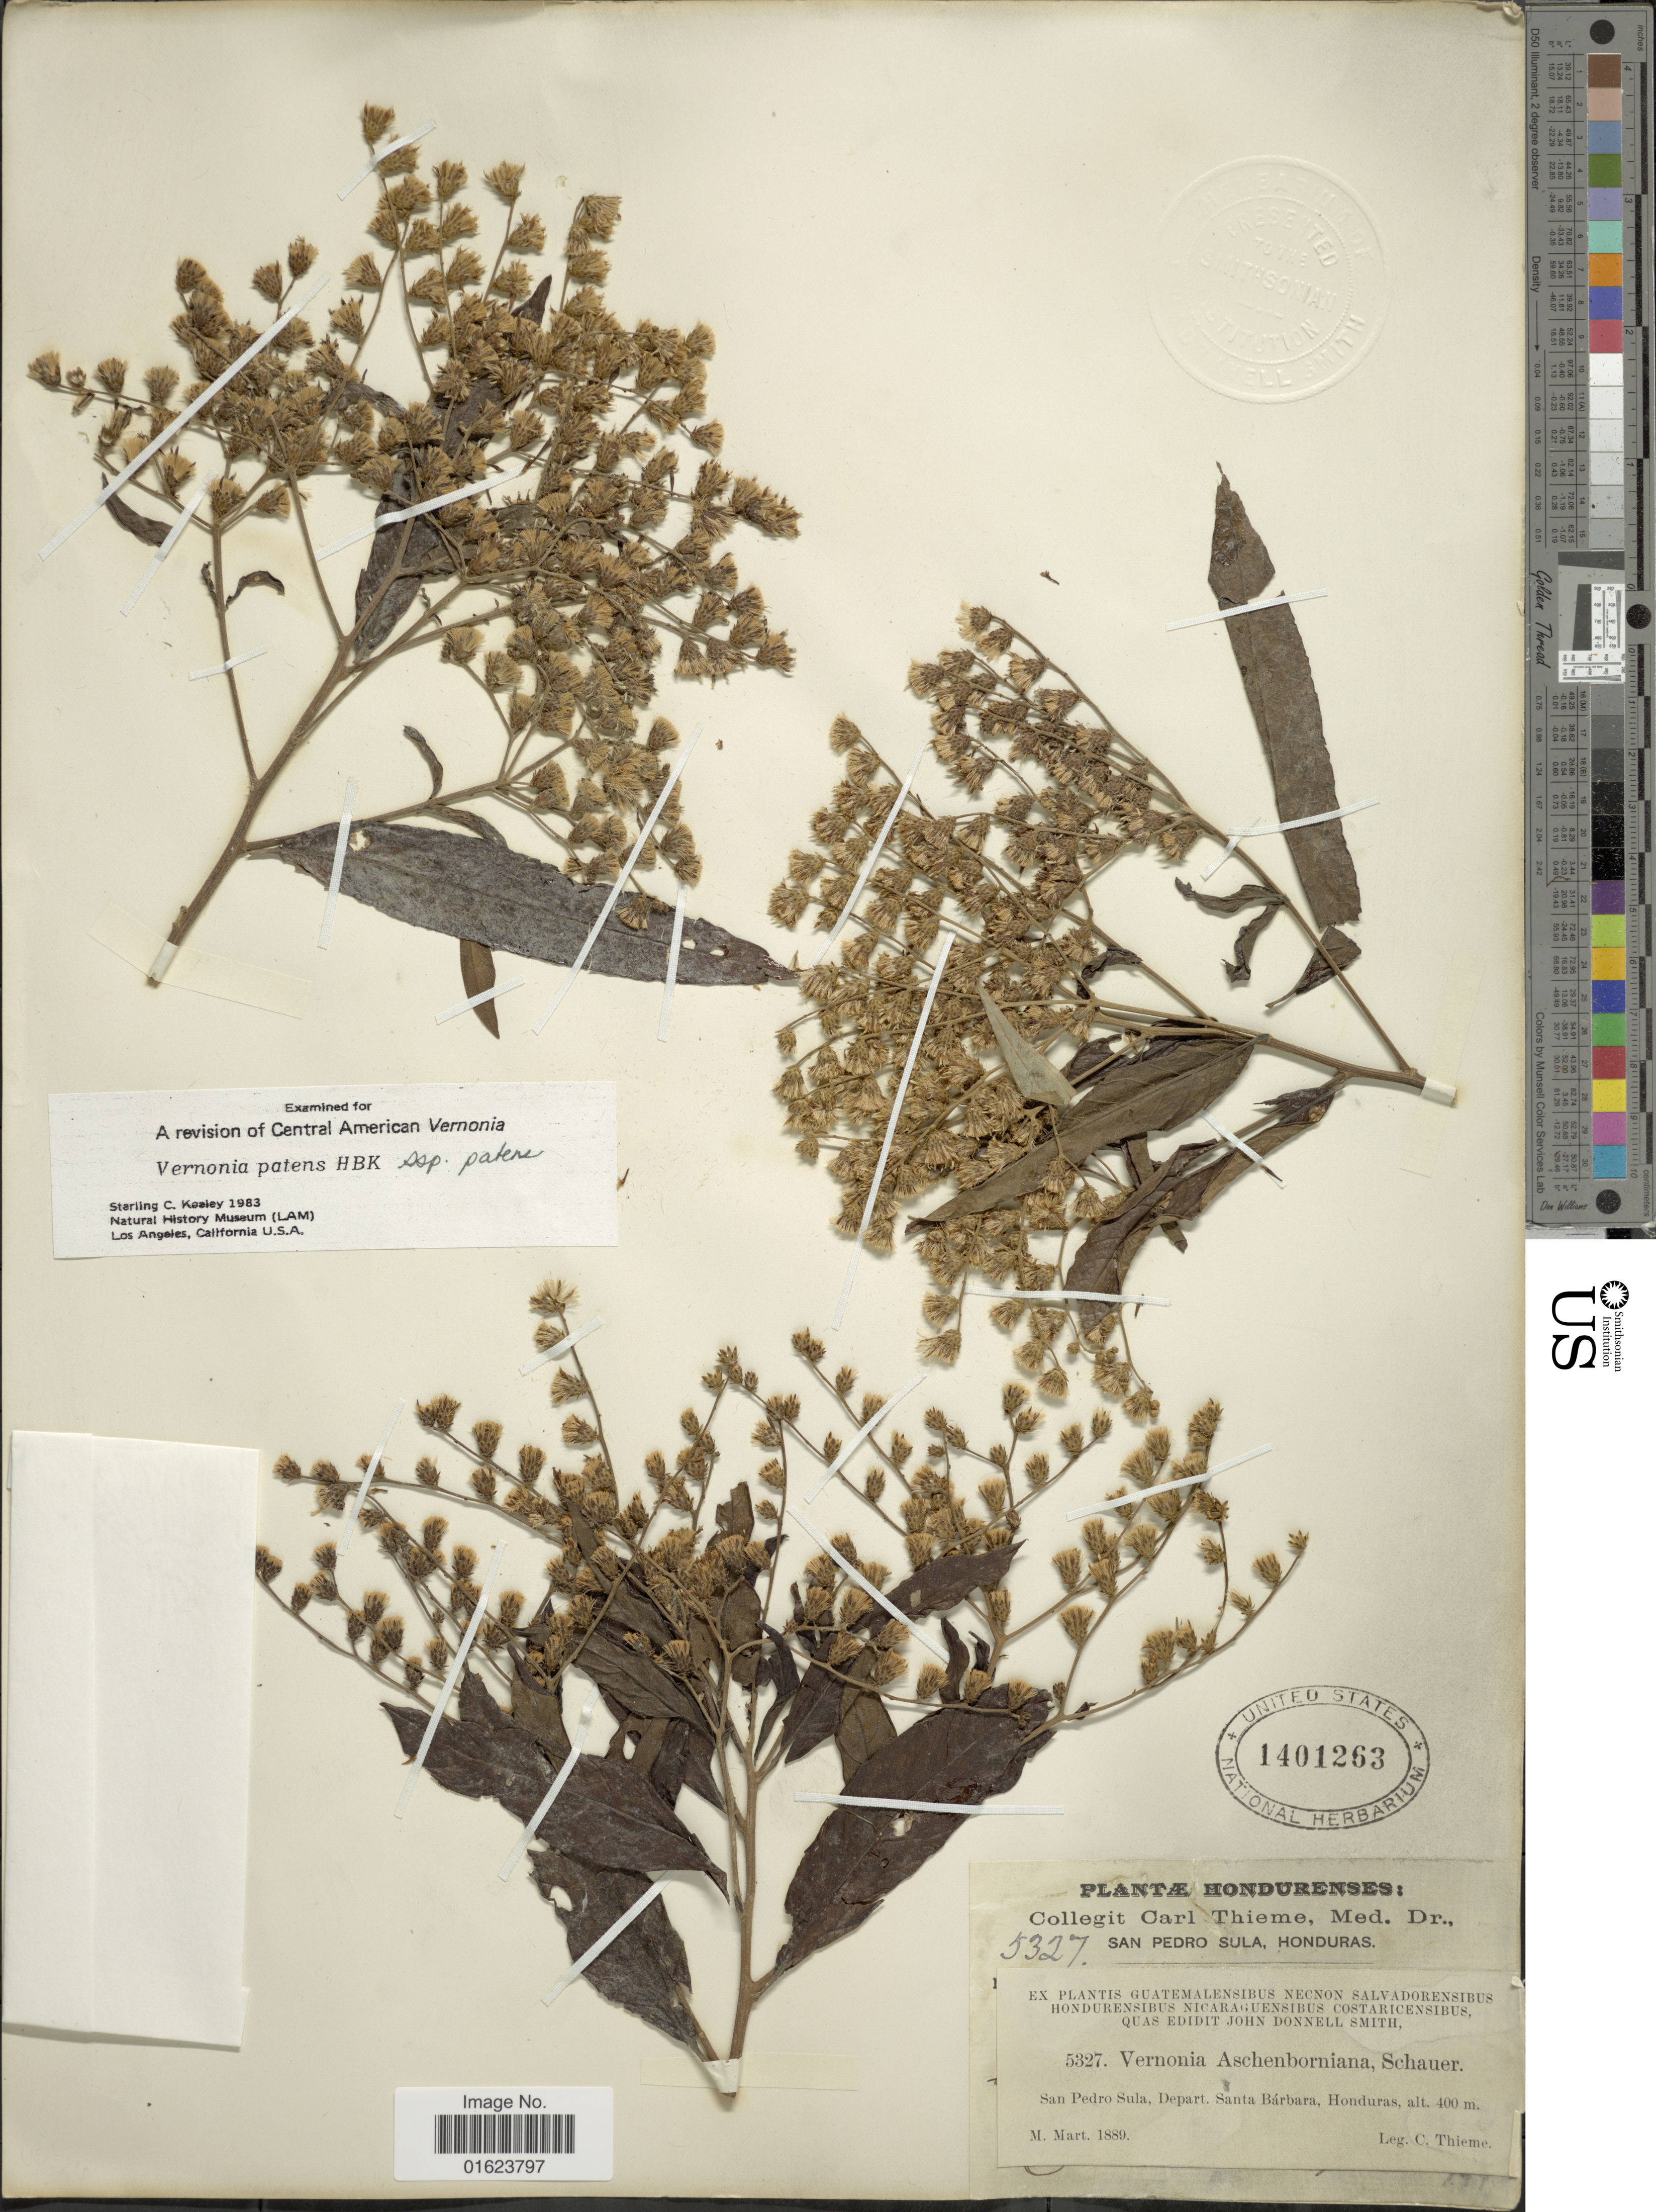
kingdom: Plantae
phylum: Tracheophyta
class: Magnoliopsida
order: Asterales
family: Asteraceae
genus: Vernonanthura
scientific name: Vernonanthura patens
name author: (Kunth) H. Rob.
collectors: C. Thieme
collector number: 5327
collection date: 1889-03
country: Honduras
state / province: Santa Bárbara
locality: San Pedro Sula, Depart, Santa Barbara, Honduras.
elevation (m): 400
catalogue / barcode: US 1401263